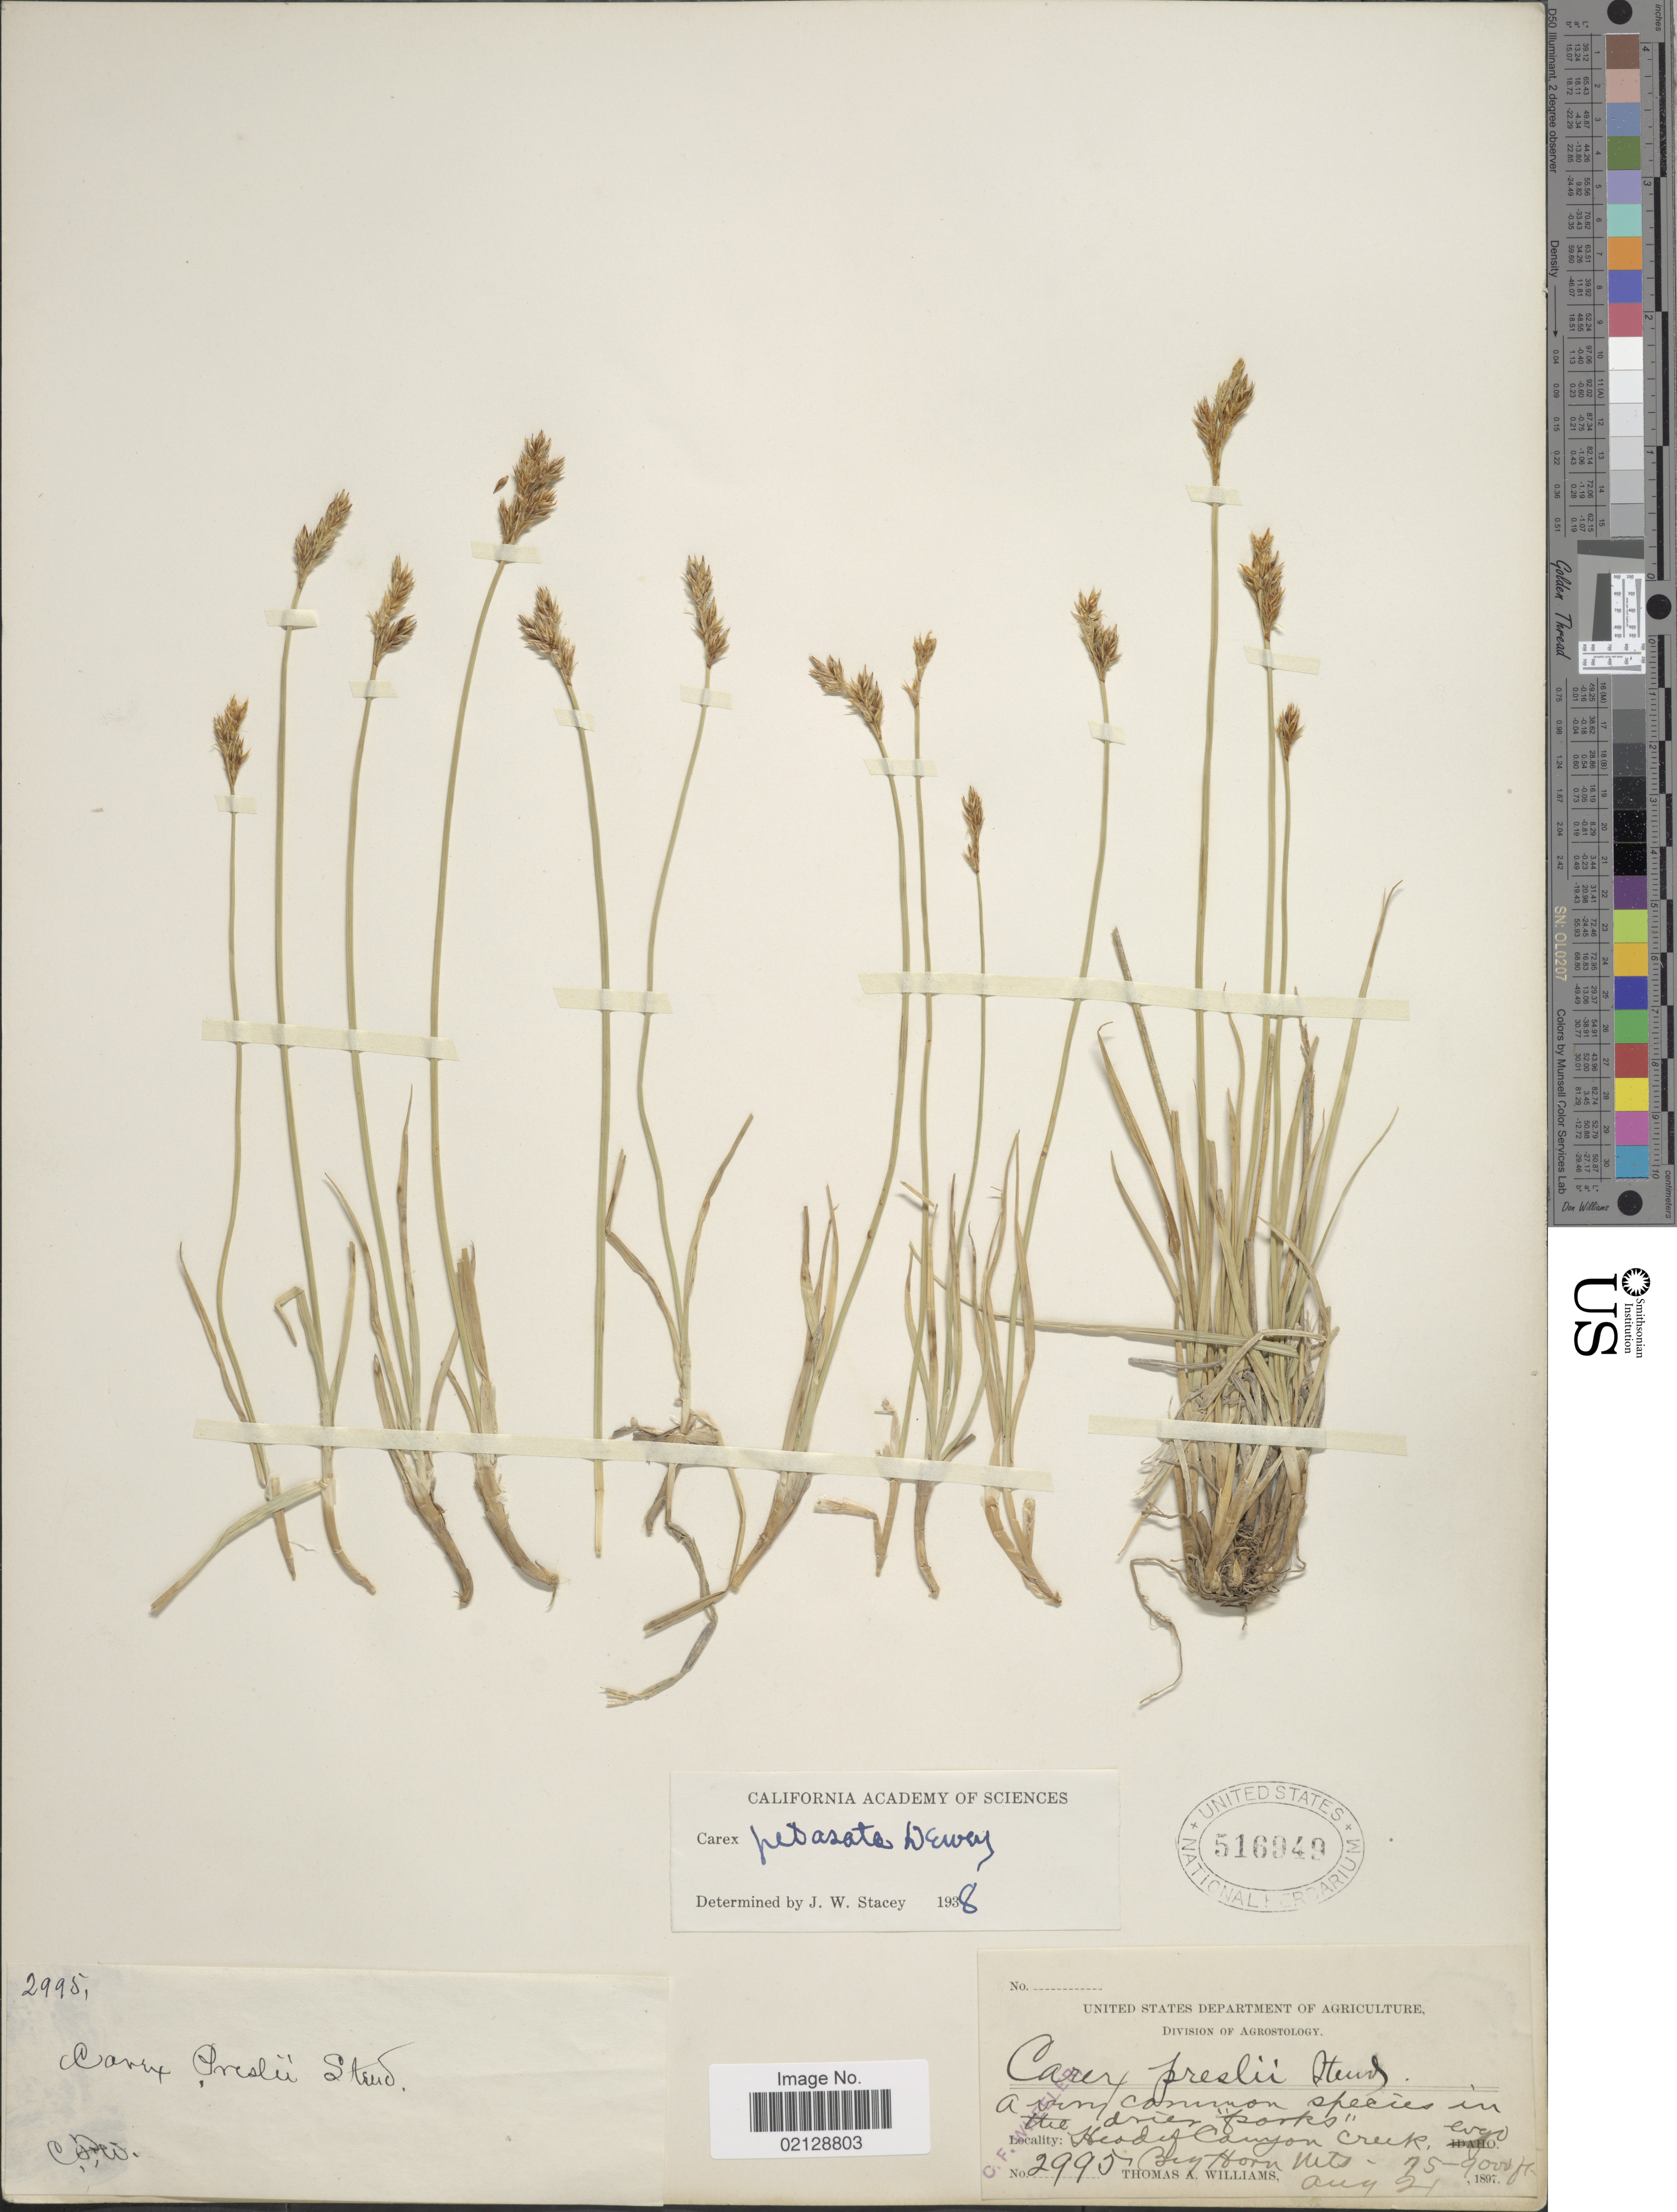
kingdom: Plantae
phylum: Tracheophyta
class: Liliopsida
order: Poales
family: Cyperaceae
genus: Carex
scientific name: Carex petasata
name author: Dewey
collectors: T. A. Williams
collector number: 2995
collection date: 1897-08-21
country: United States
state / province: Wyoming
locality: Head of Canyon Creek, Big Horn Mts.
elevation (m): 2286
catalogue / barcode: US 516949